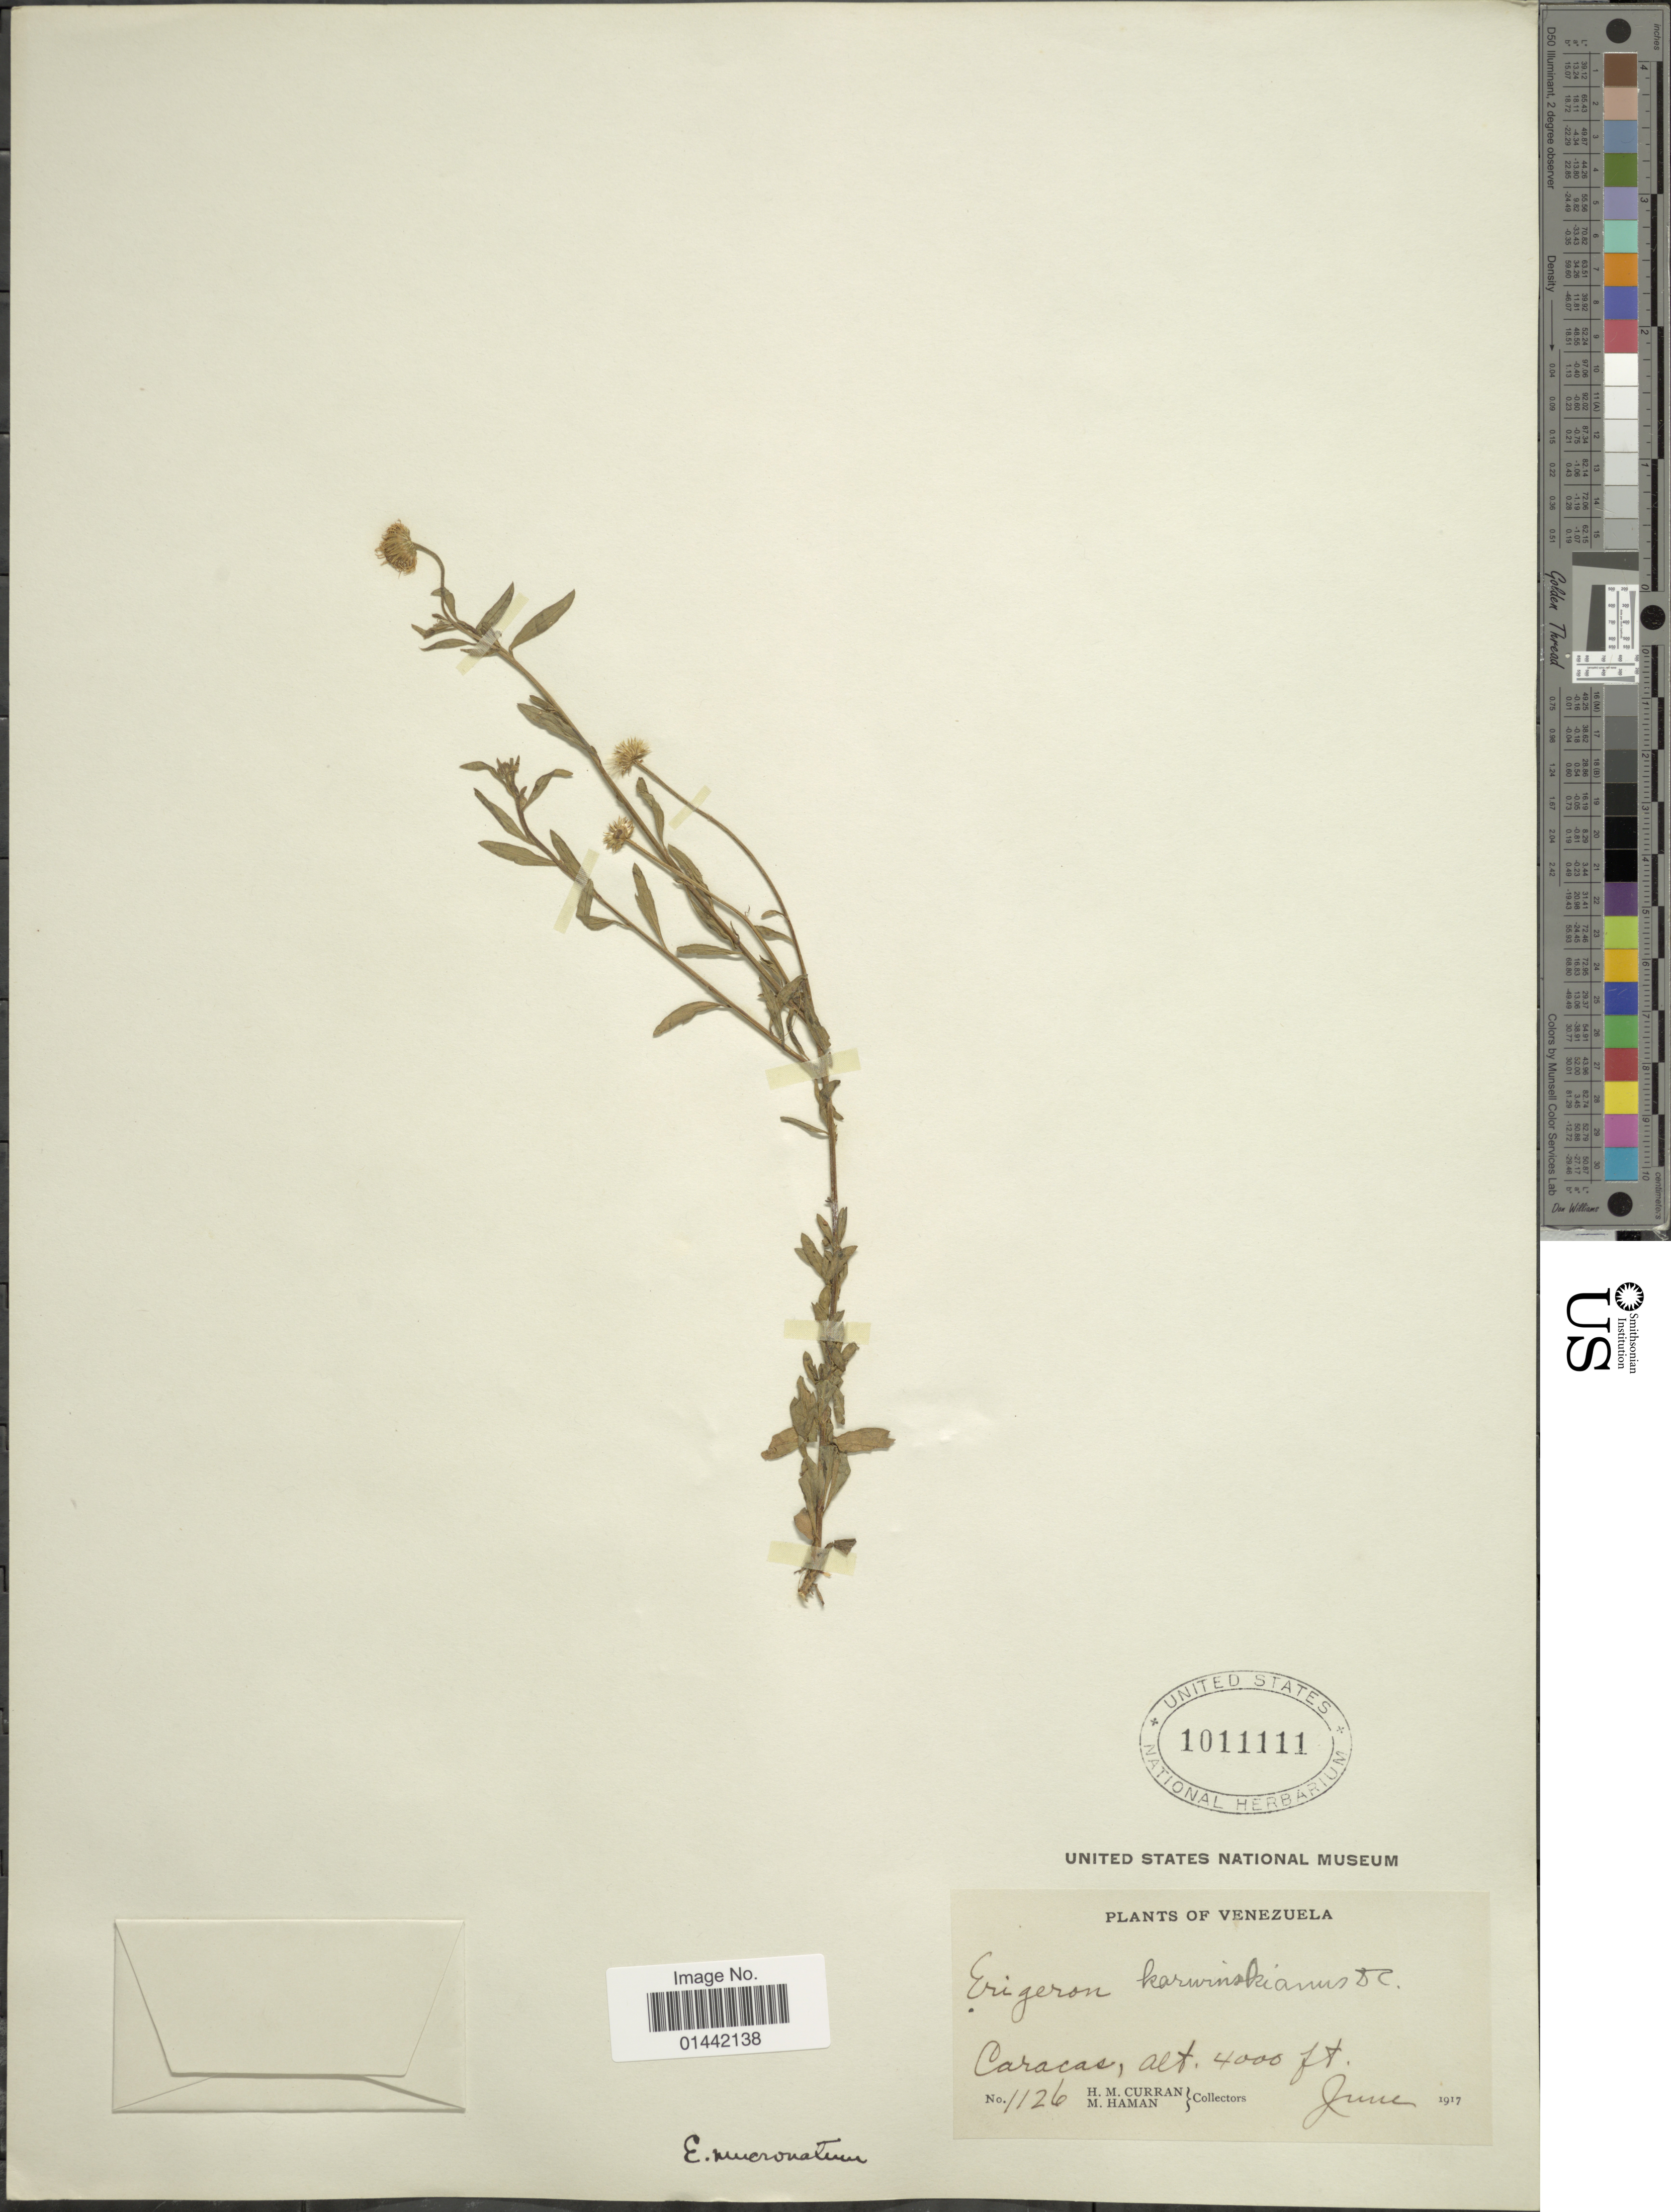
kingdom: Plantae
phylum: Tracheophyta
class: Magnoliopsida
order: Asterales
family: Asteraceae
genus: Erigeron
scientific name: Erigeron karvinskianus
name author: DC.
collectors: H. M. Curran & M. Haman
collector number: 1126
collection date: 1917-06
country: Venezuela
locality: Caracas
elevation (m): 1219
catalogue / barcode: US 1011111